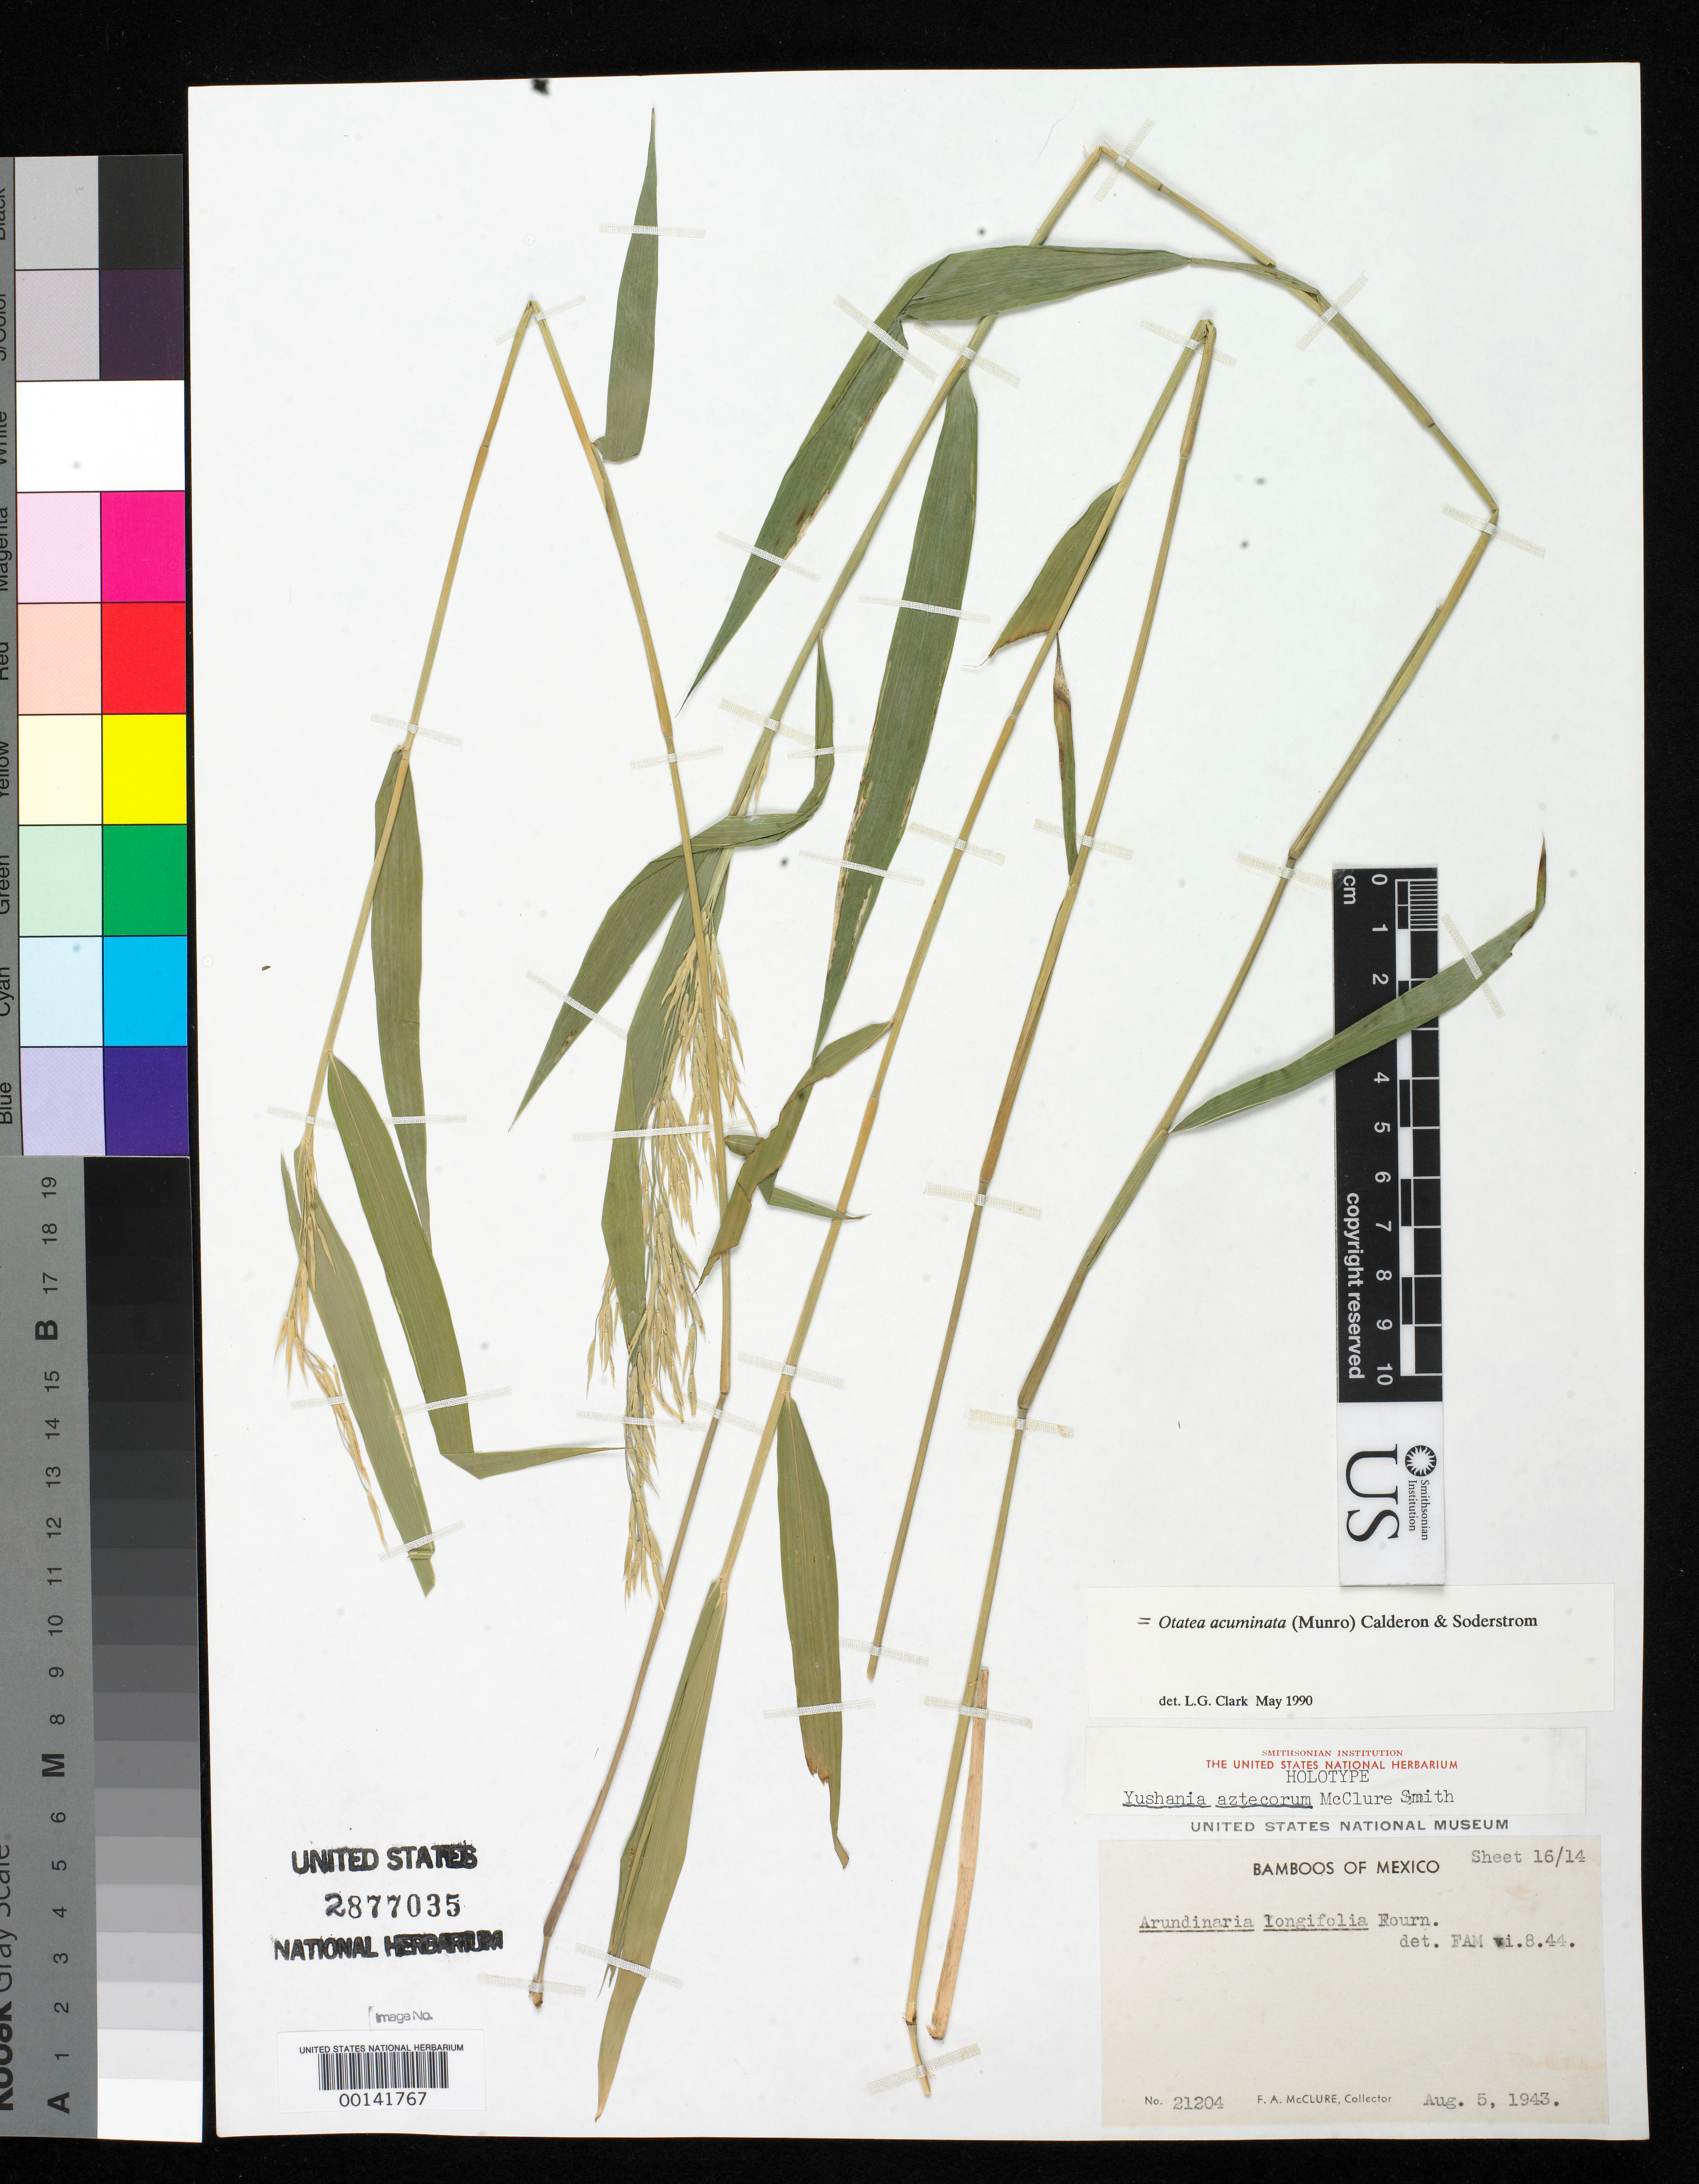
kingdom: Plantae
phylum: Tracheophyta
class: Liliopsida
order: Poales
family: Poaceae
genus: Yushania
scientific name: Yushania aztecorum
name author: McClure & E.W. Sm.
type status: Holotype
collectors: F. A. McClure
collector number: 21204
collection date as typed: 05 Aug 1943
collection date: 1943-08-05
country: Mexico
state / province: Sinaloa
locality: Slopes of La Dispensa, inland from Rosario.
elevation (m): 457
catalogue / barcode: US 2877035